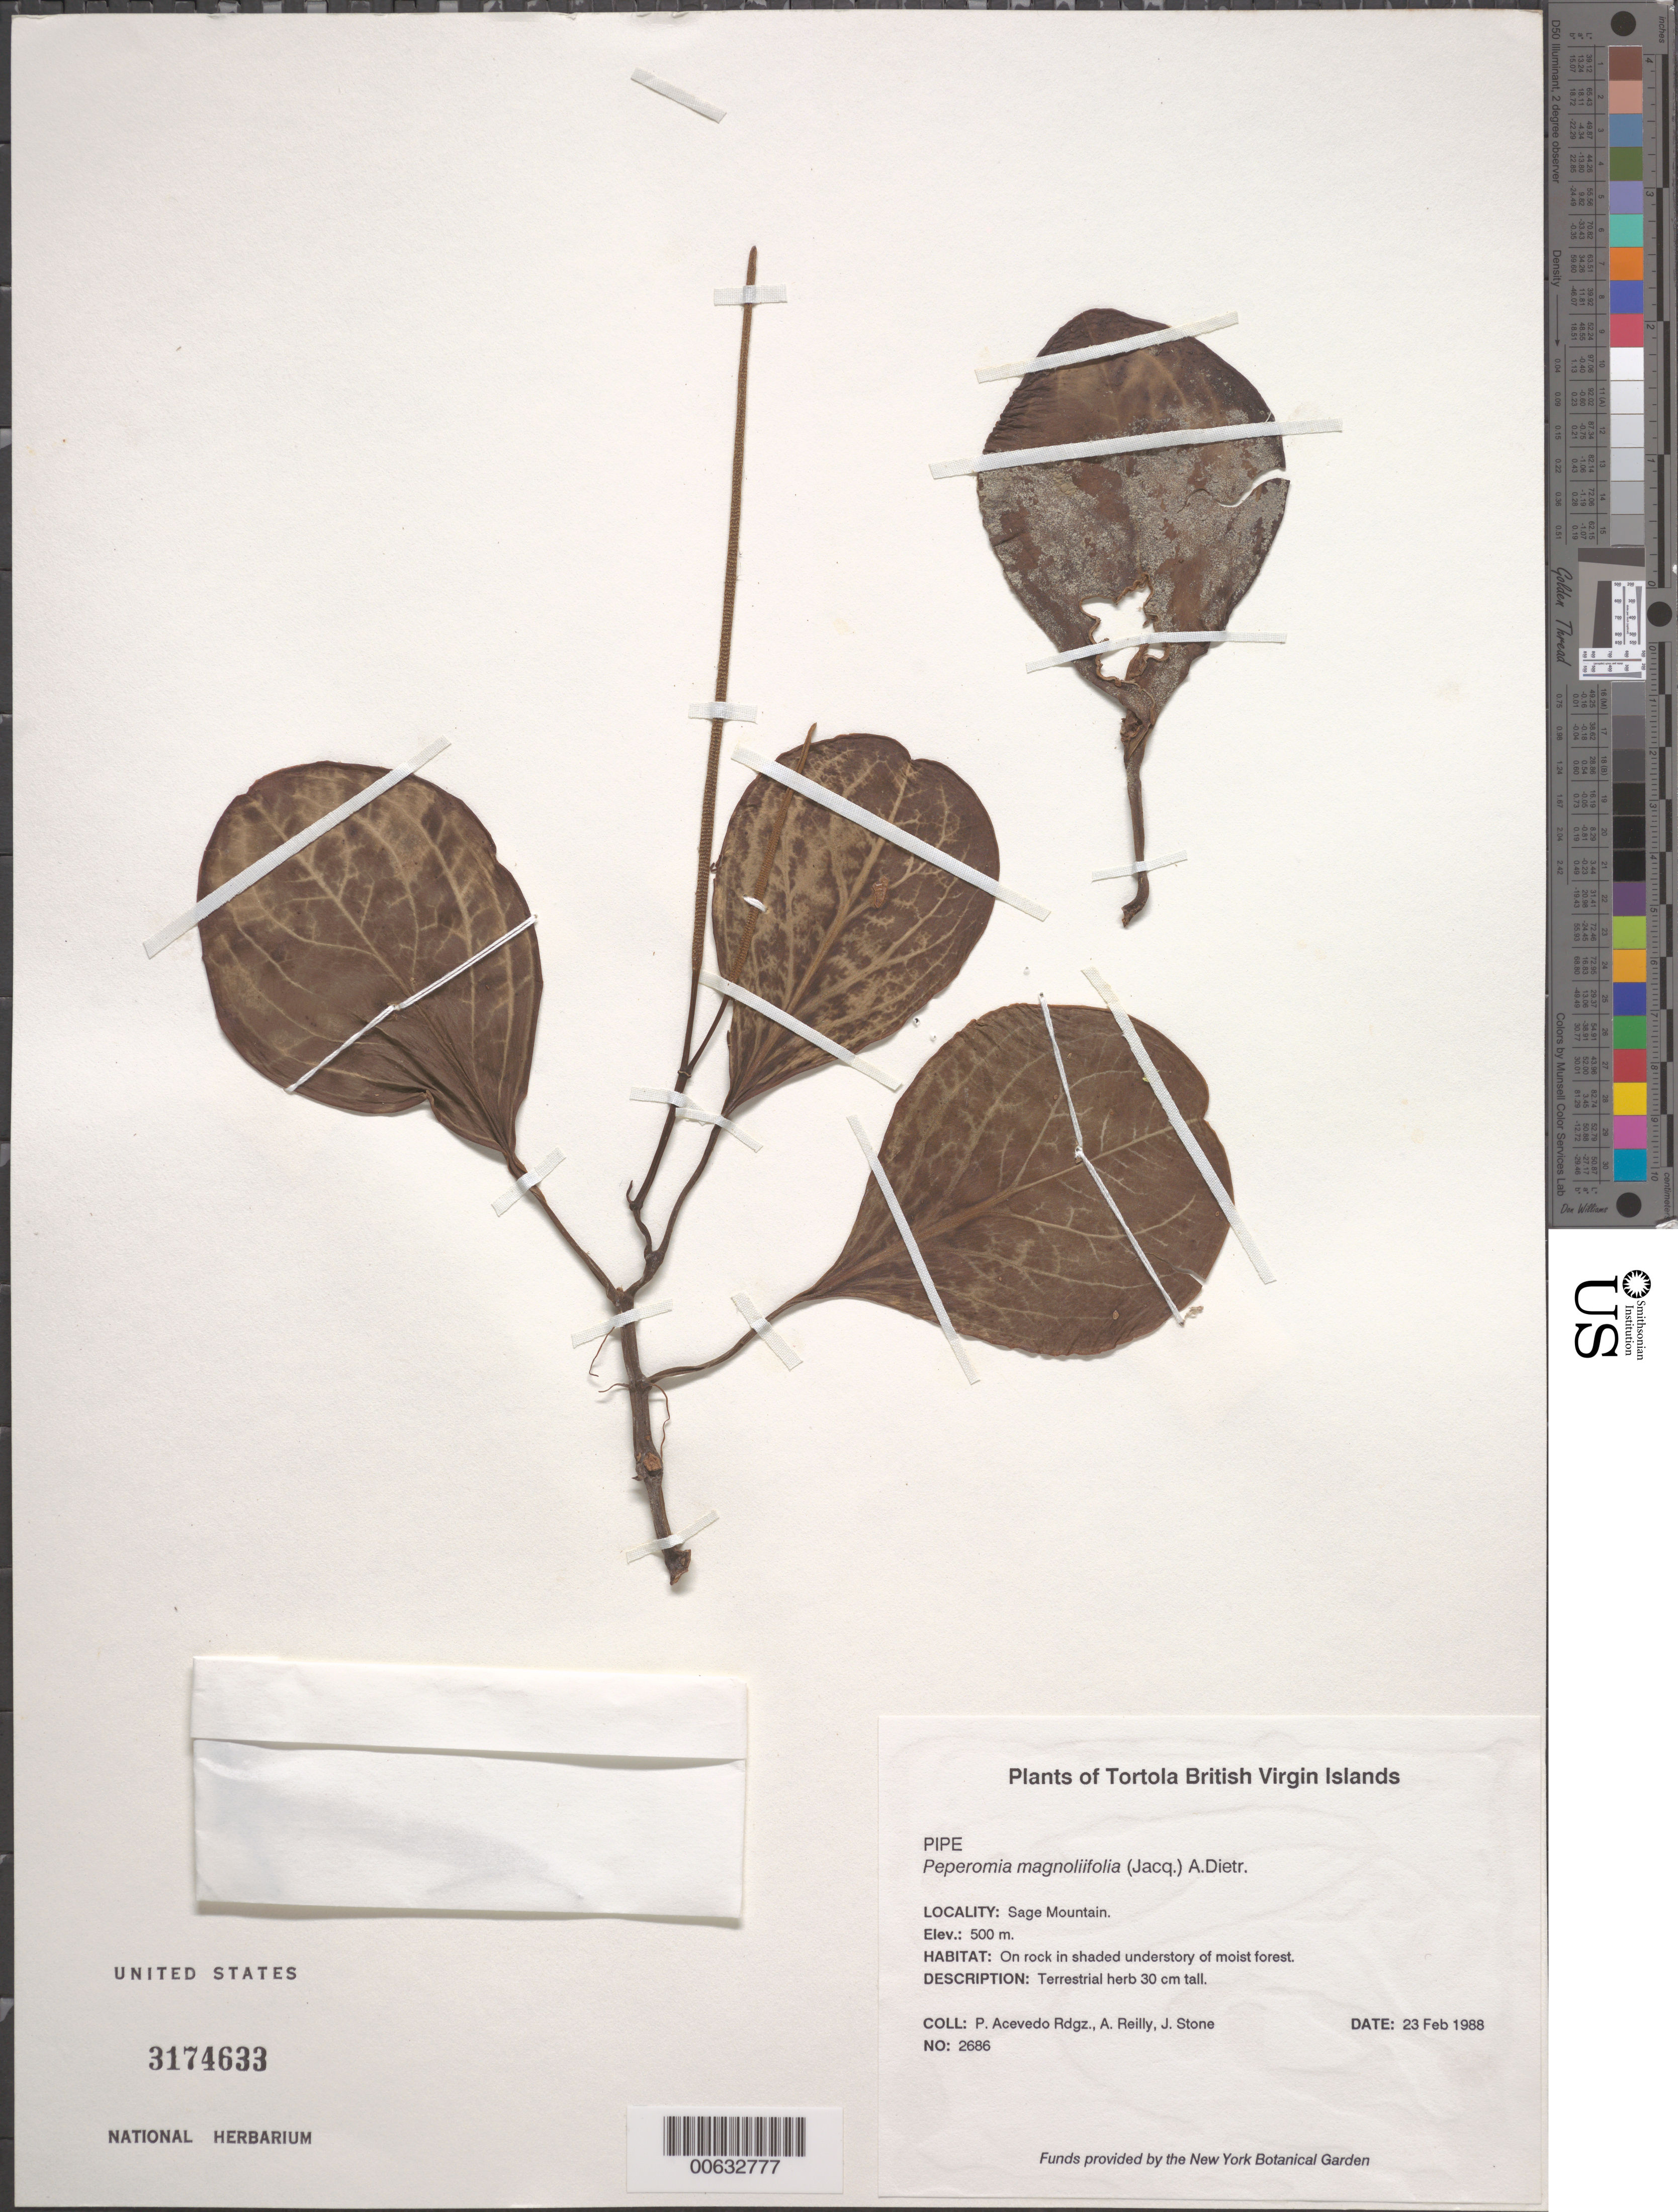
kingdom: Plantae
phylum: Tracheophyta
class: Magnoliopsida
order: Piperales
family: Piperaceae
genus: Peperomia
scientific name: Peperomia magnoliifolia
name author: (Jacq.) A. Dietr.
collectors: P. Acevedo-Rodr., A. Reilly & J. Stone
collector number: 2686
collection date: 1988-02-23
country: British Virgin Islands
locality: Tortola. Sage Mountain.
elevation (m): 500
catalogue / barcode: US 3174633